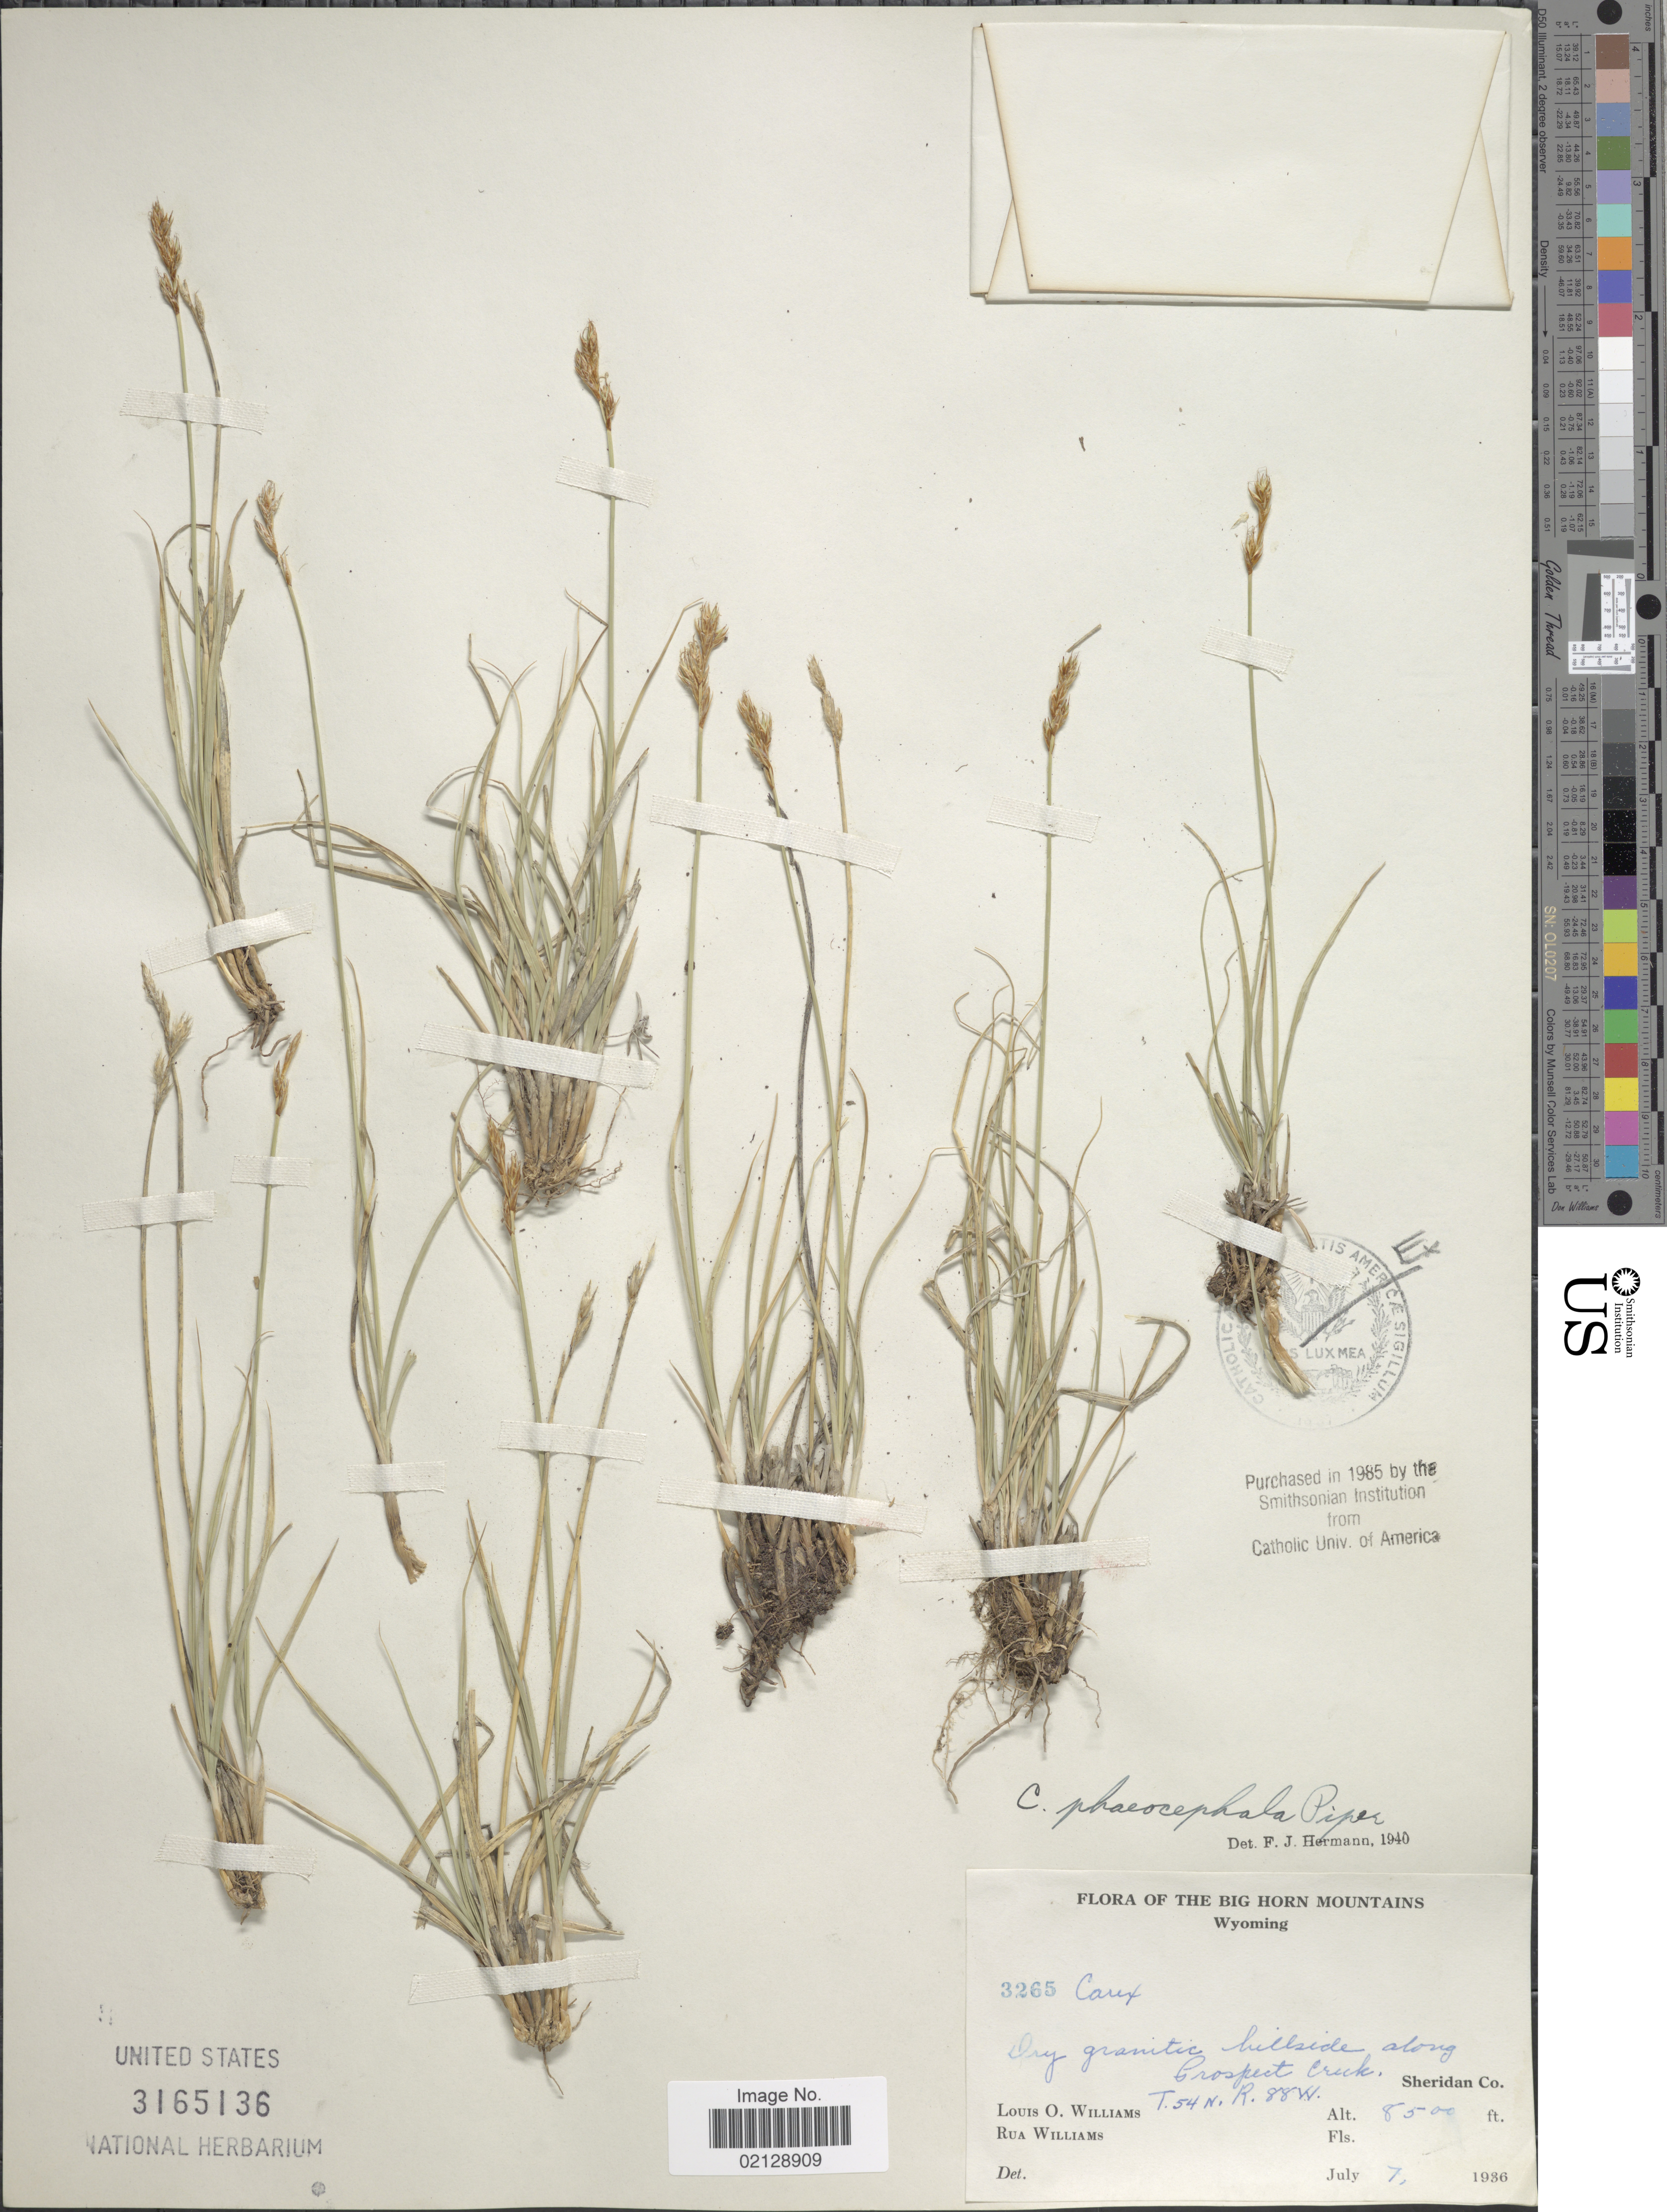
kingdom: Plantae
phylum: Tracheophyta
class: Liliopsida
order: Poales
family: Cyperaceae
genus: Carex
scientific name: Carex phaeocephala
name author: Piper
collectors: L. O. Williams & R. P. Williams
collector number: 3265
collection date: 1936-07-07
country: United States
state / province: Wyoming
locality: The Big Horn Mountains, Dry granite hillside, along Crospect Creek, Sheridan Co., T54N, R88W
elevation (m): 2591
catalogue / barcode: US 3165136